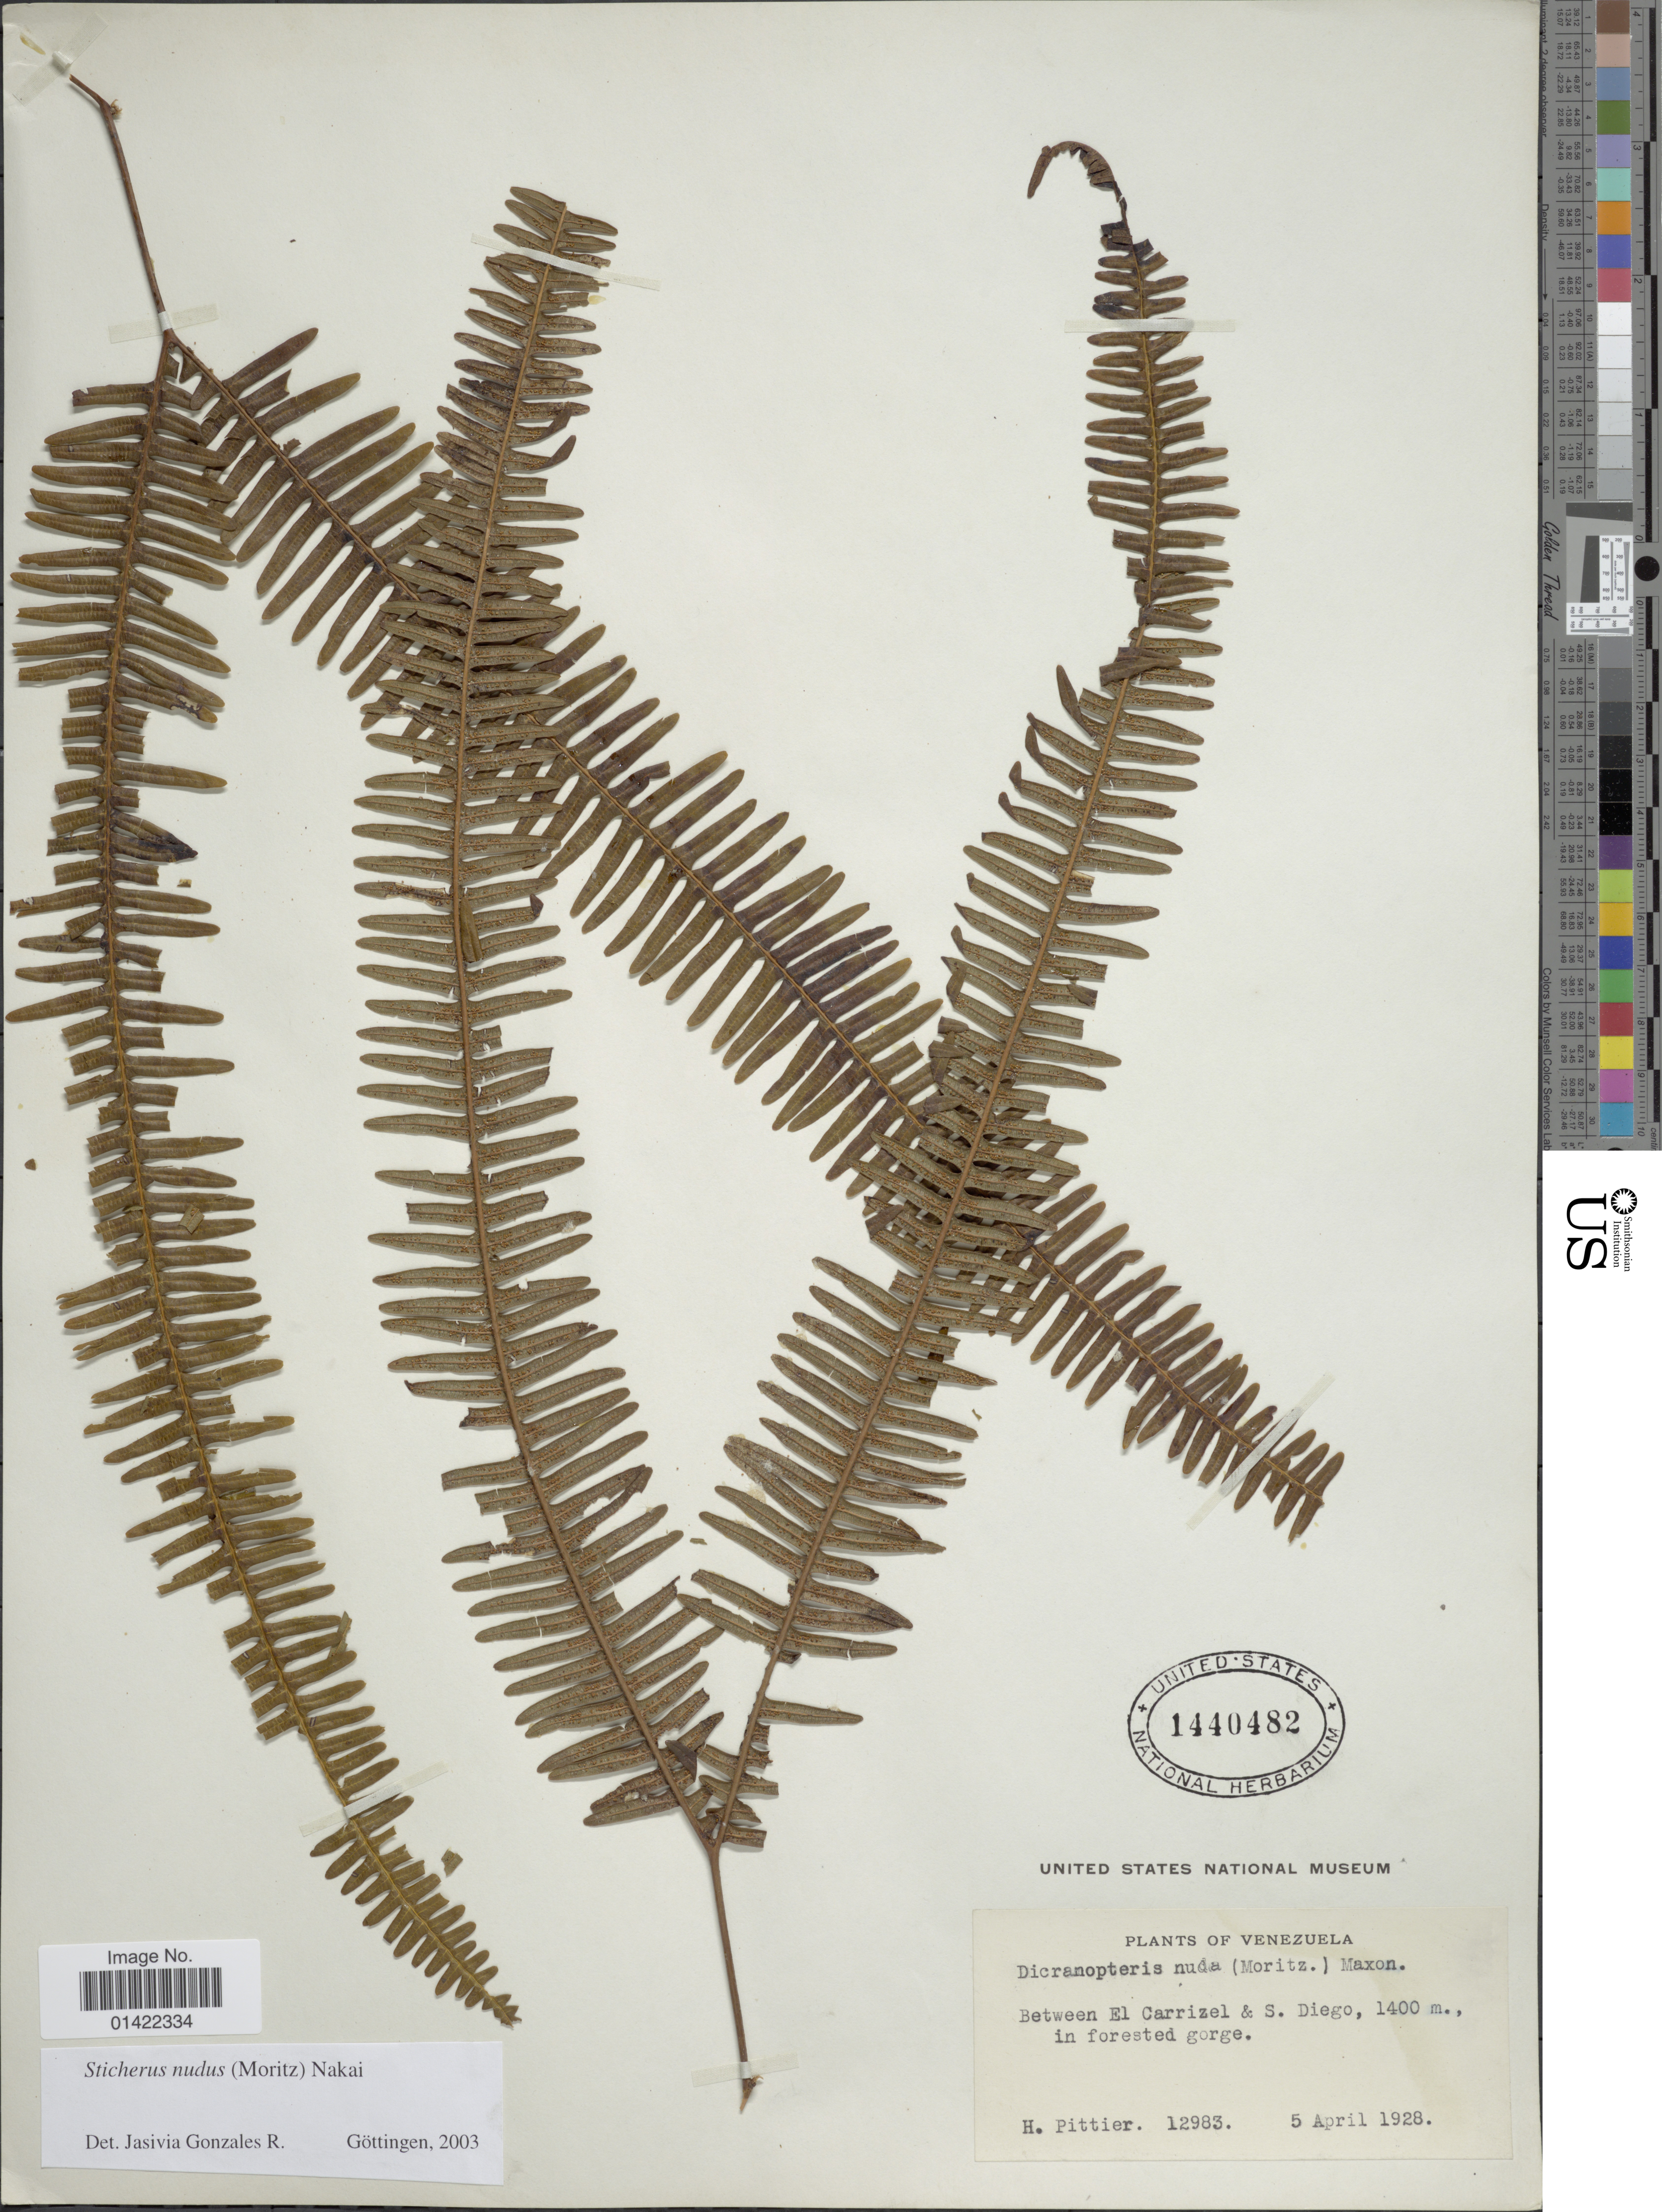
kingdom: Plantae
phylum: Tracheophyta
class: Polypodiopsida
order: Gleicheniales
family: Gleicheniaceae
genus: Sticherus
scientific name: Sticherus nudus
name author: (Moritz ex Reichardt) Nakai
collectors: H. F. Pittier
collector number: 12983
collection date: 1928-04-05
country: Venezuela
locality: Between El Carrizel & S. Diego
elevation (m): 1400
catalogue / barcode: US 1440482